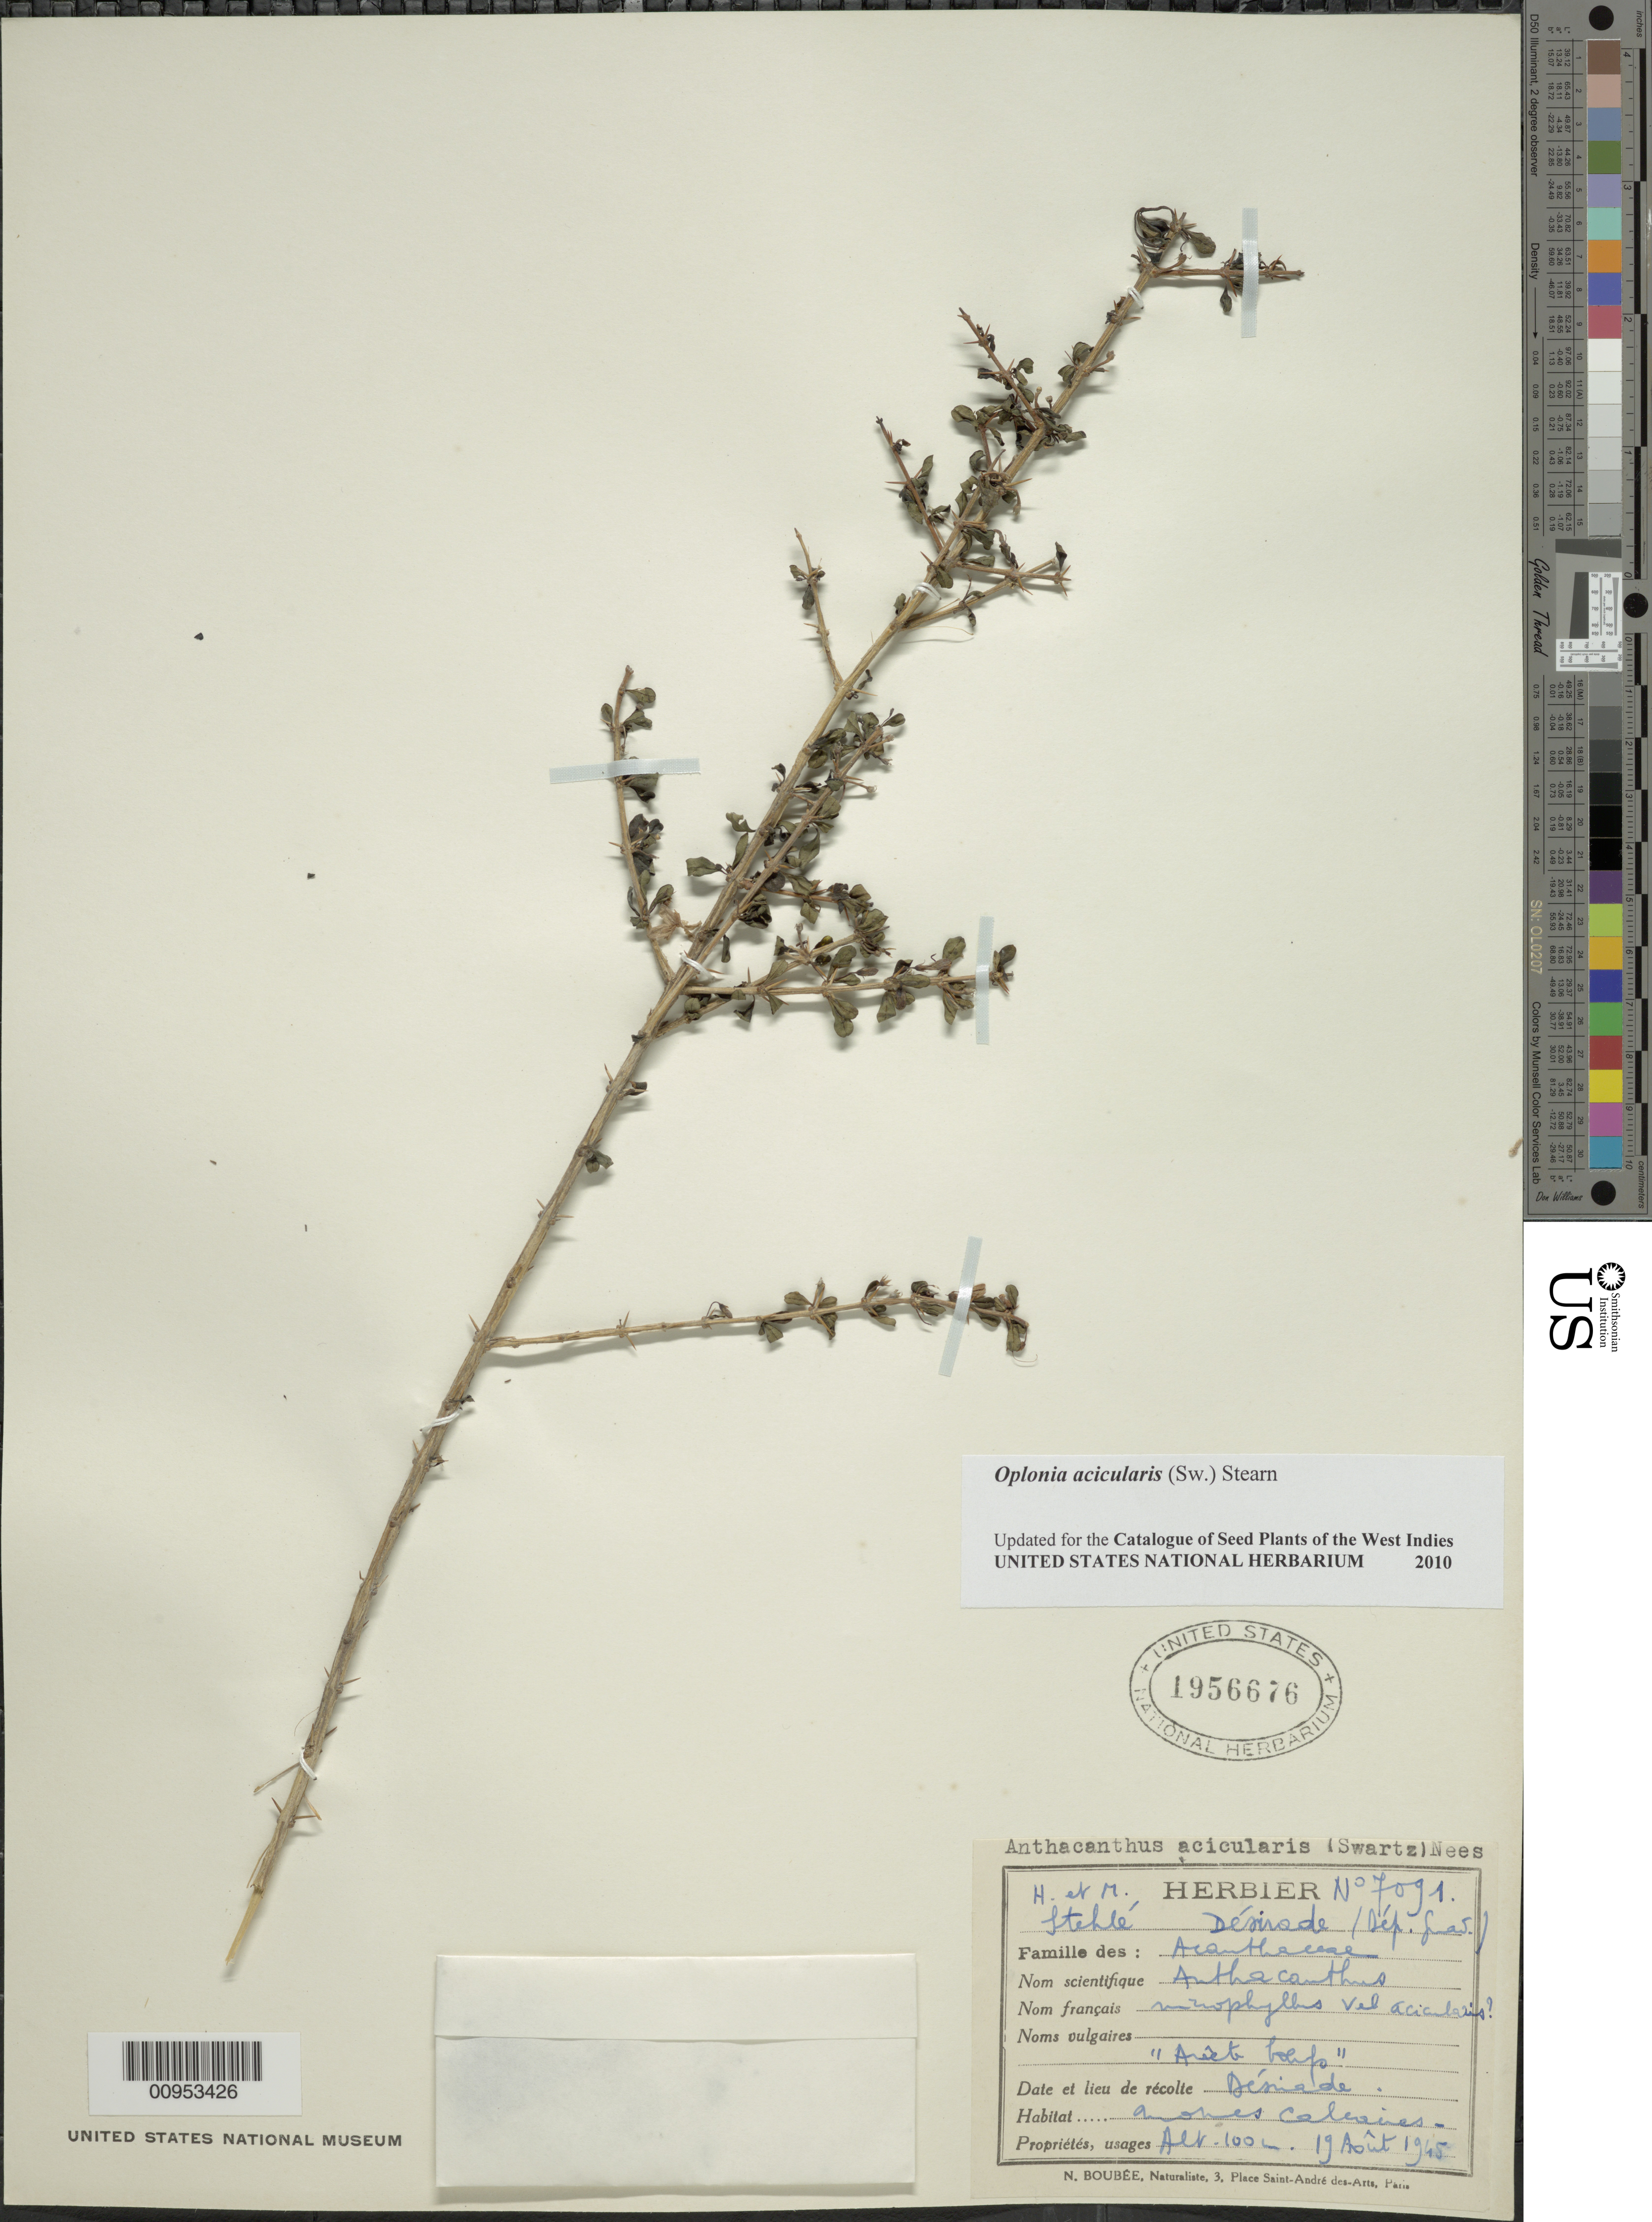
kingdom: Plantae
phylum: Tracheophyta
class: Magnoliopsida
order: Lamiales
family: Acanthaceae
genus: Oplonia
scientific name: Oplonia acicularis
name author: (Sw.) Stearn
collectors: H. Stehlé & M. Stehlé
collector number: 7091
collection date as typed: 19 Aug 1945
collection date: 1945-08-19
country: Guadeloupe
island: La Désirade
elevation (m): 100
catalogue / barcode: US 1956675